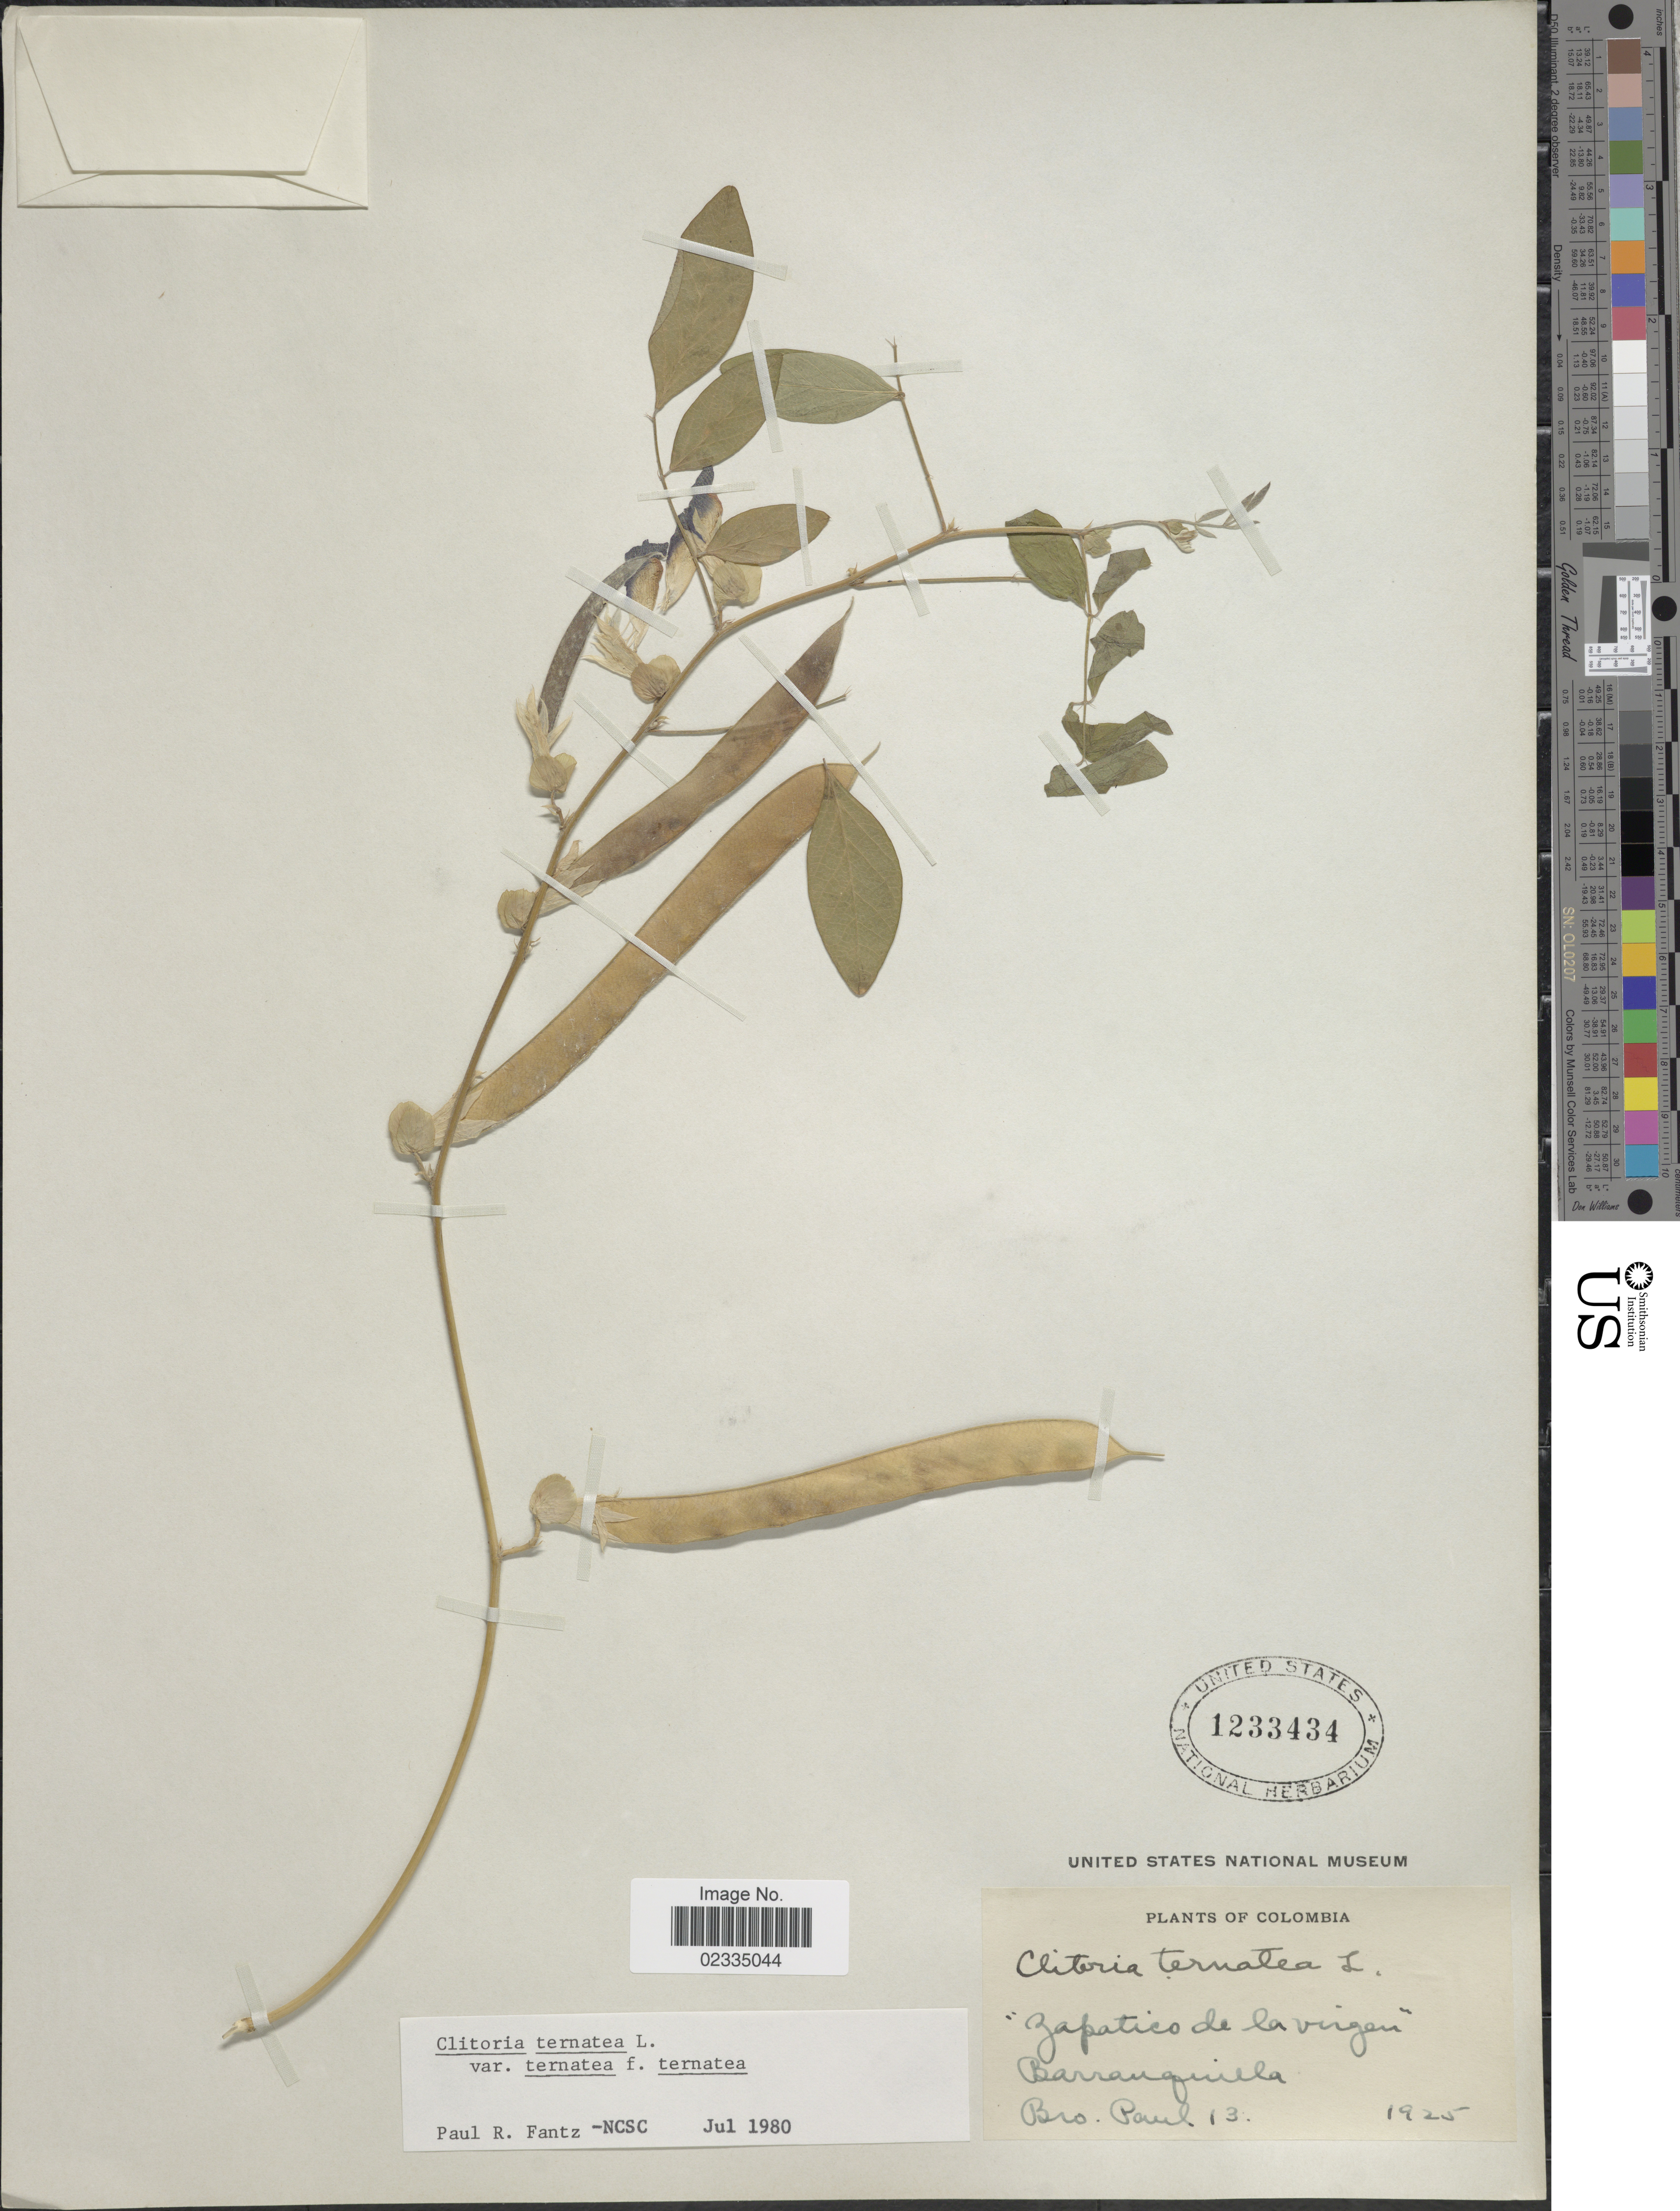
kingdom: Plantae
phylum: Tracheophyta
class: Magnoliopsida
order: Fabales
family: Fabaceae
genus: Clitoria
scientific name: Clitoria ternatea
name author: L.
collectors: B. Paul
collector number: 13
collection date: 1925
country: Colombia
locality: Barranquilla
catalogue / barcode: US 1233434